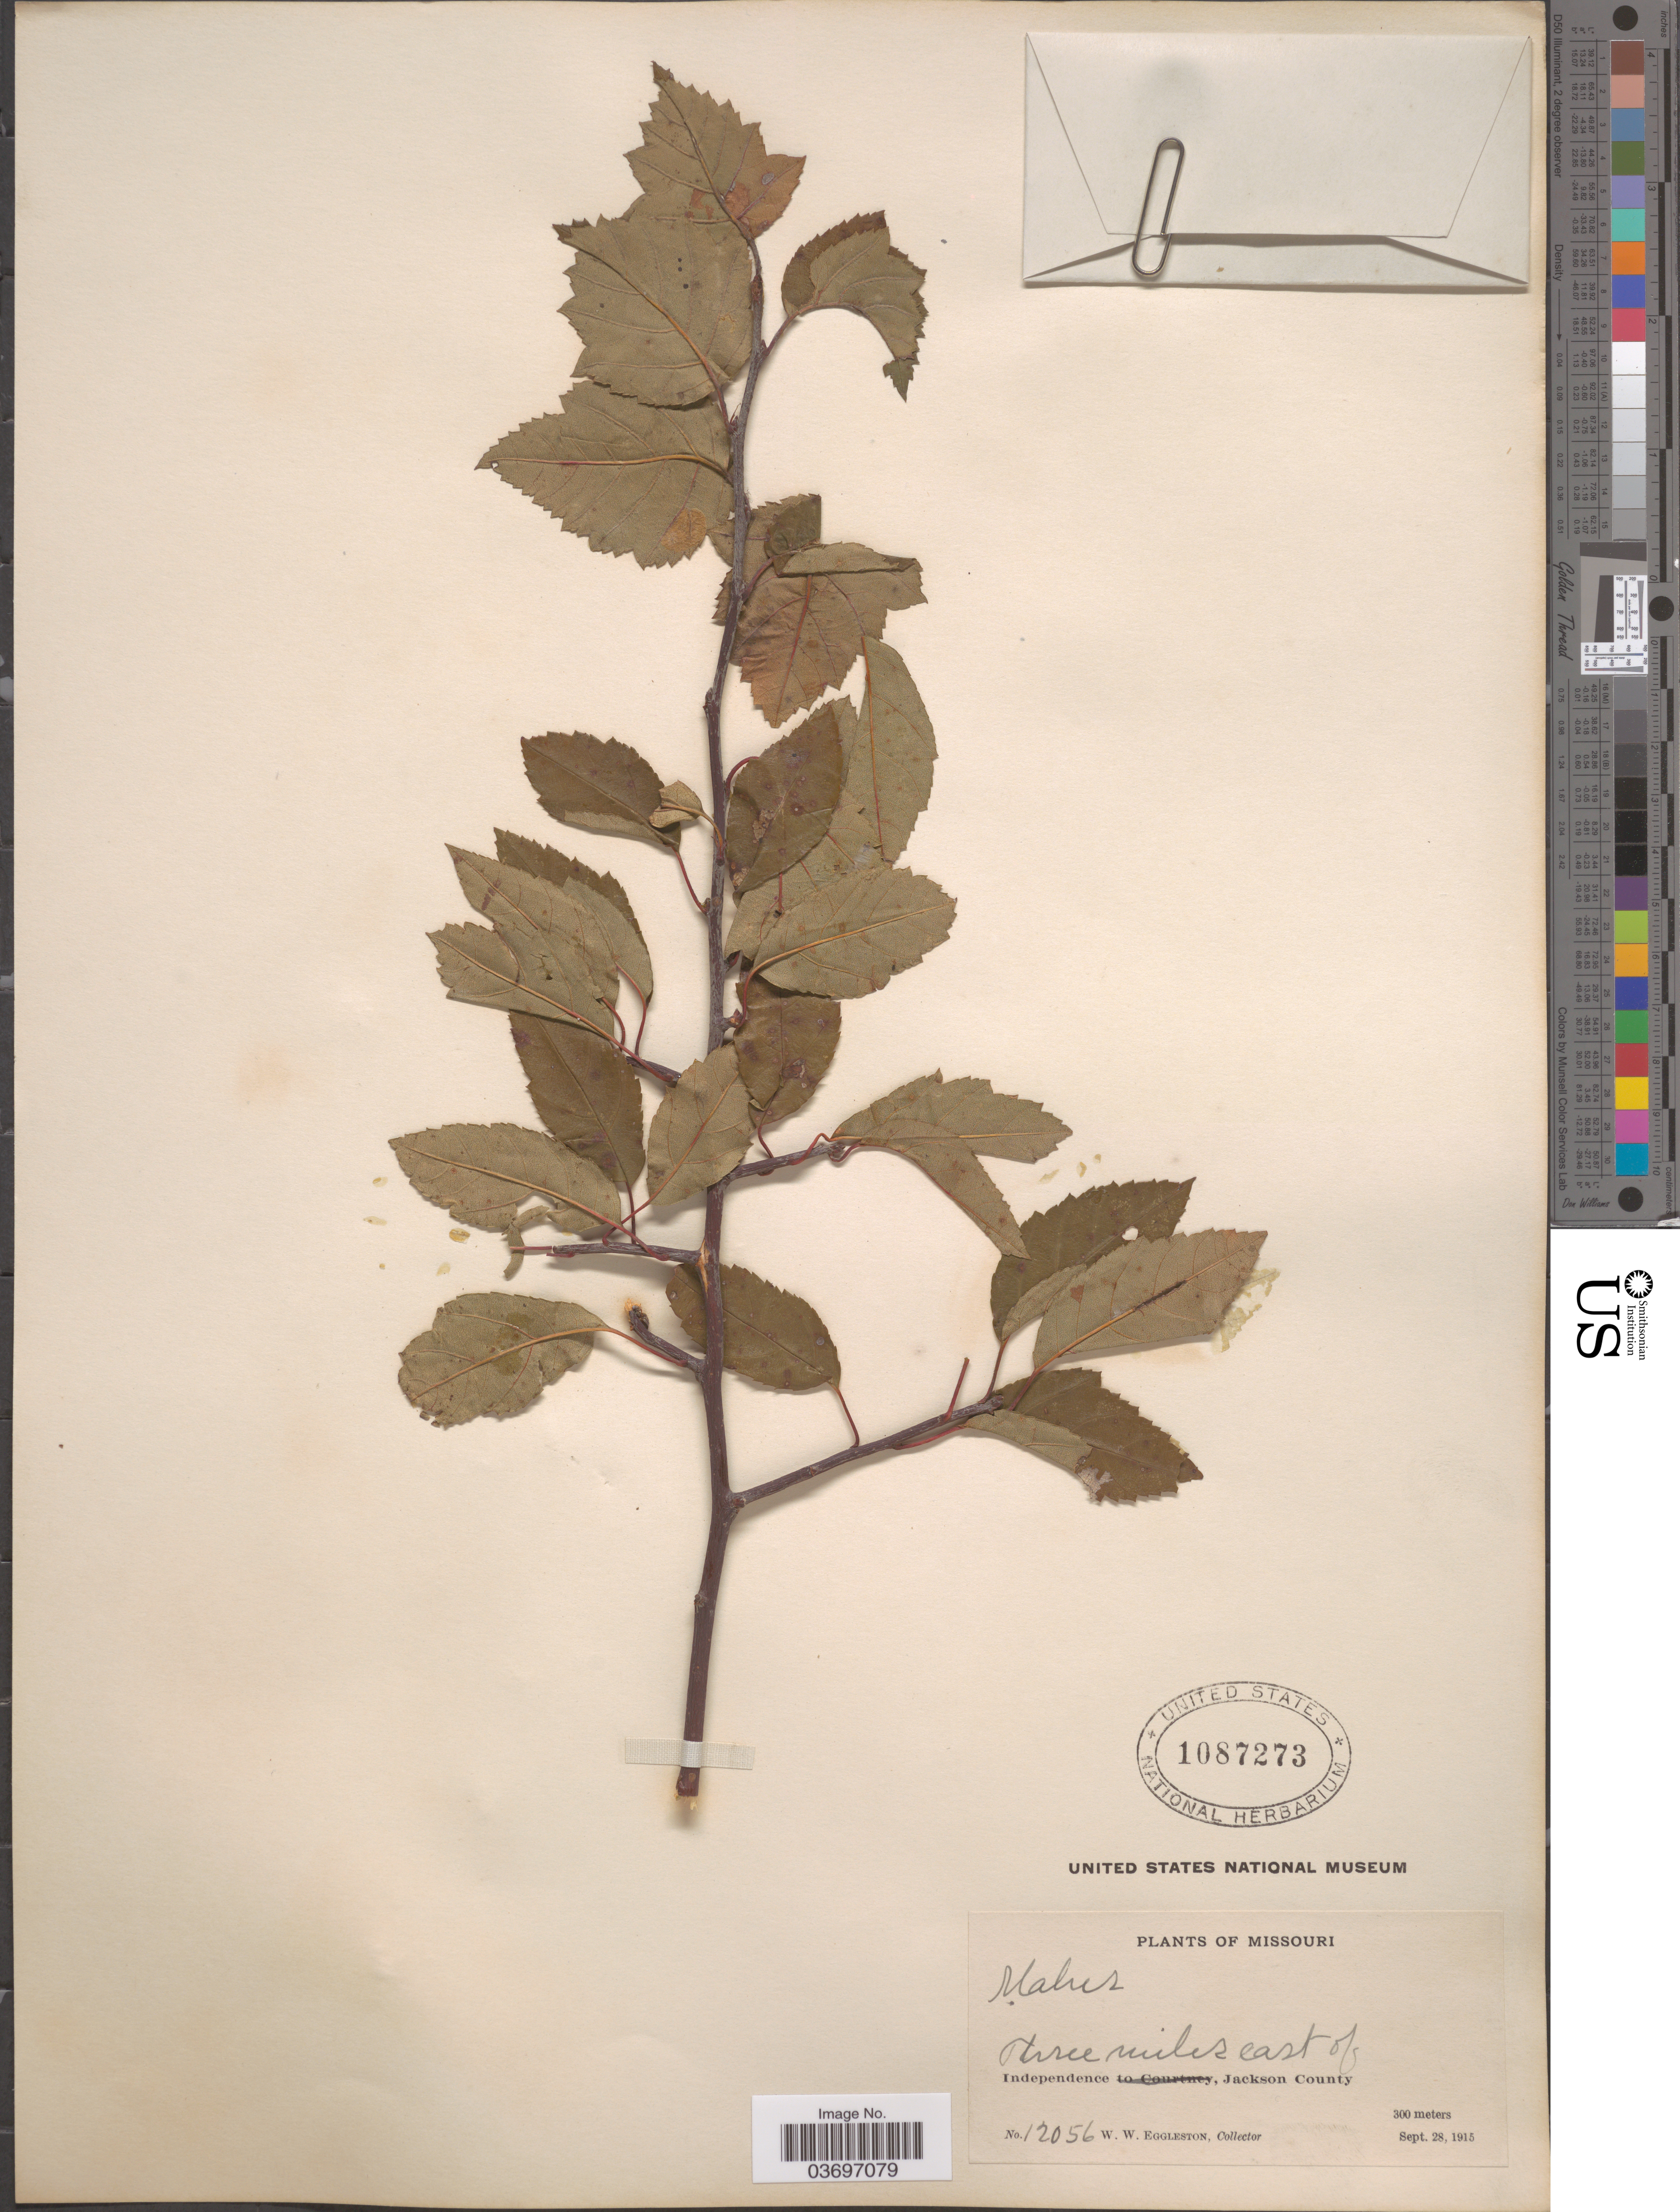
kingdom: Plantae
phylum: Tracheophyta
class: Magnoliopsida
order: Rosales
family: Rosaceae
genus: Malus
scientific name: Malus sp.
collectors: W. W. Eggleston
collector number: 12056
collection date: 1915-09-28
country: United States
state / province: Missouri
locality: Three miles east of Independence, Jackson County.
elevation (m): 300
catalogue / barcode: US 1087273